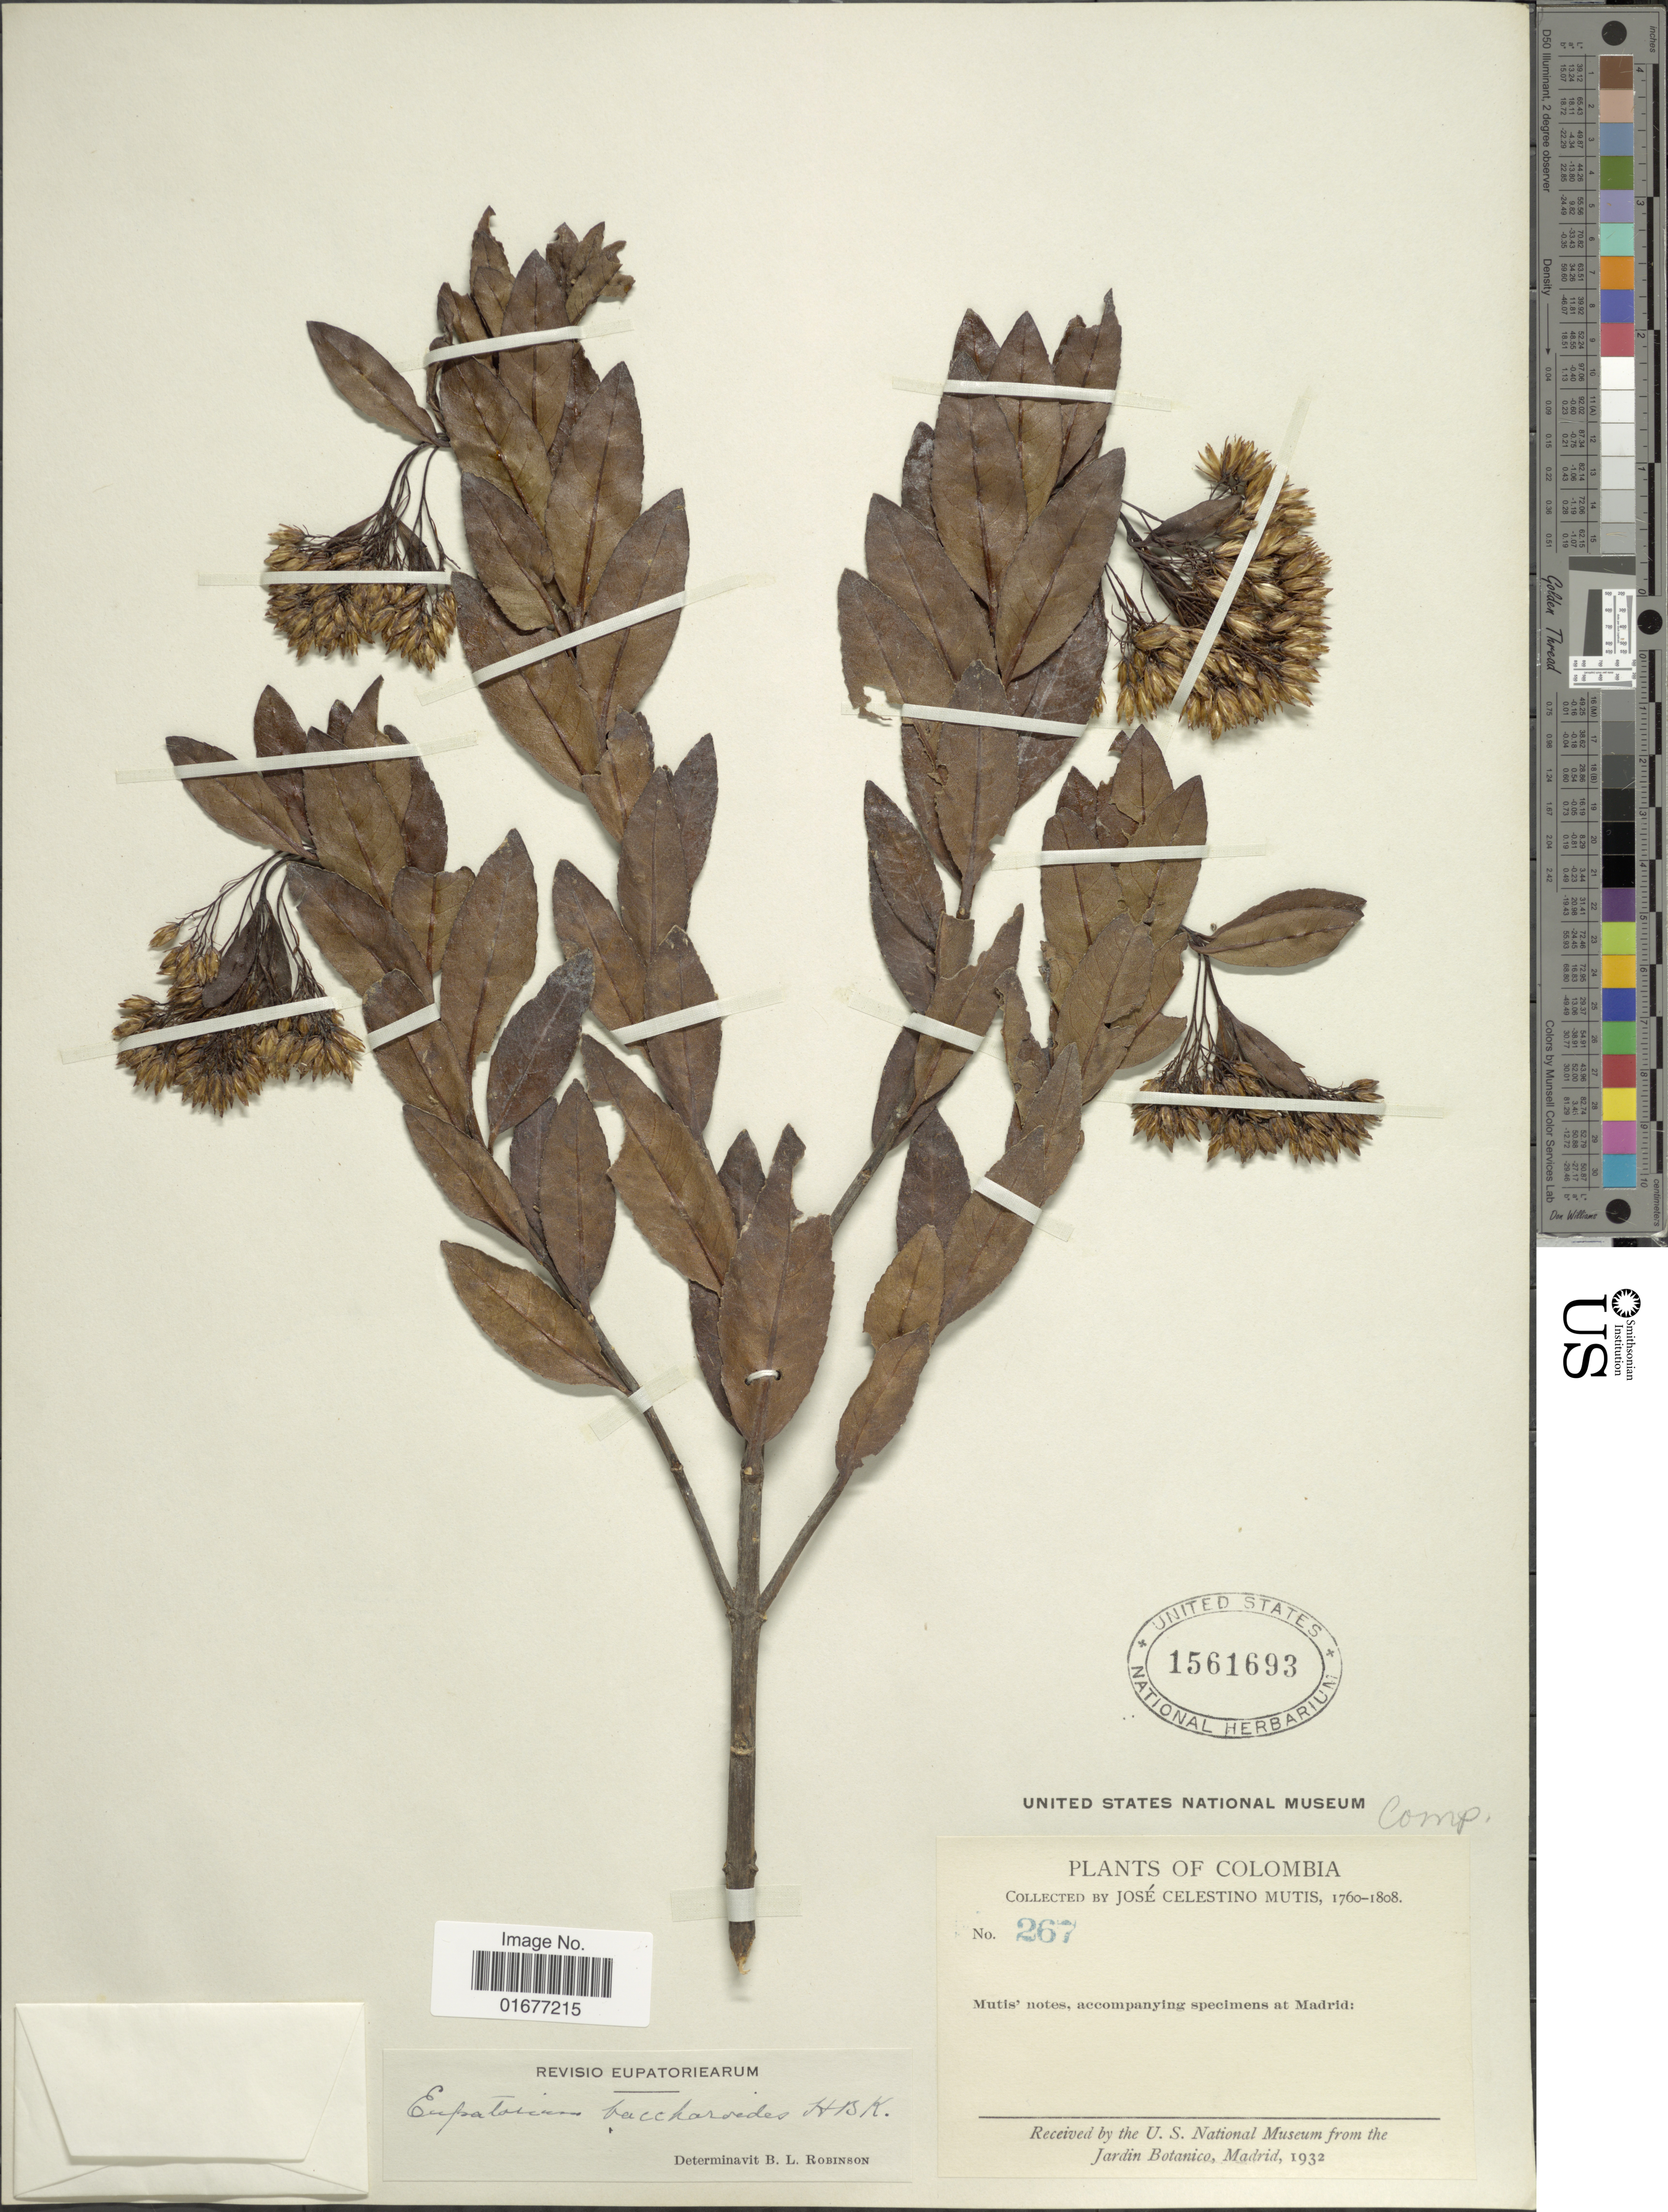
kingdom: Plantae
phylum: Tracheophyta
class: Magnoliopsida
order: Asterales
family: Asteraceae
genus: Ageratina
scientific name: Ageratina baccharoides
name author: (Kunth) R.M. King & H. Rob.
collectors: J. C. B. Mutis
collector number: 267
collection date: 1760/1808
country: Colombia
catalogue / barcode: US 1561693